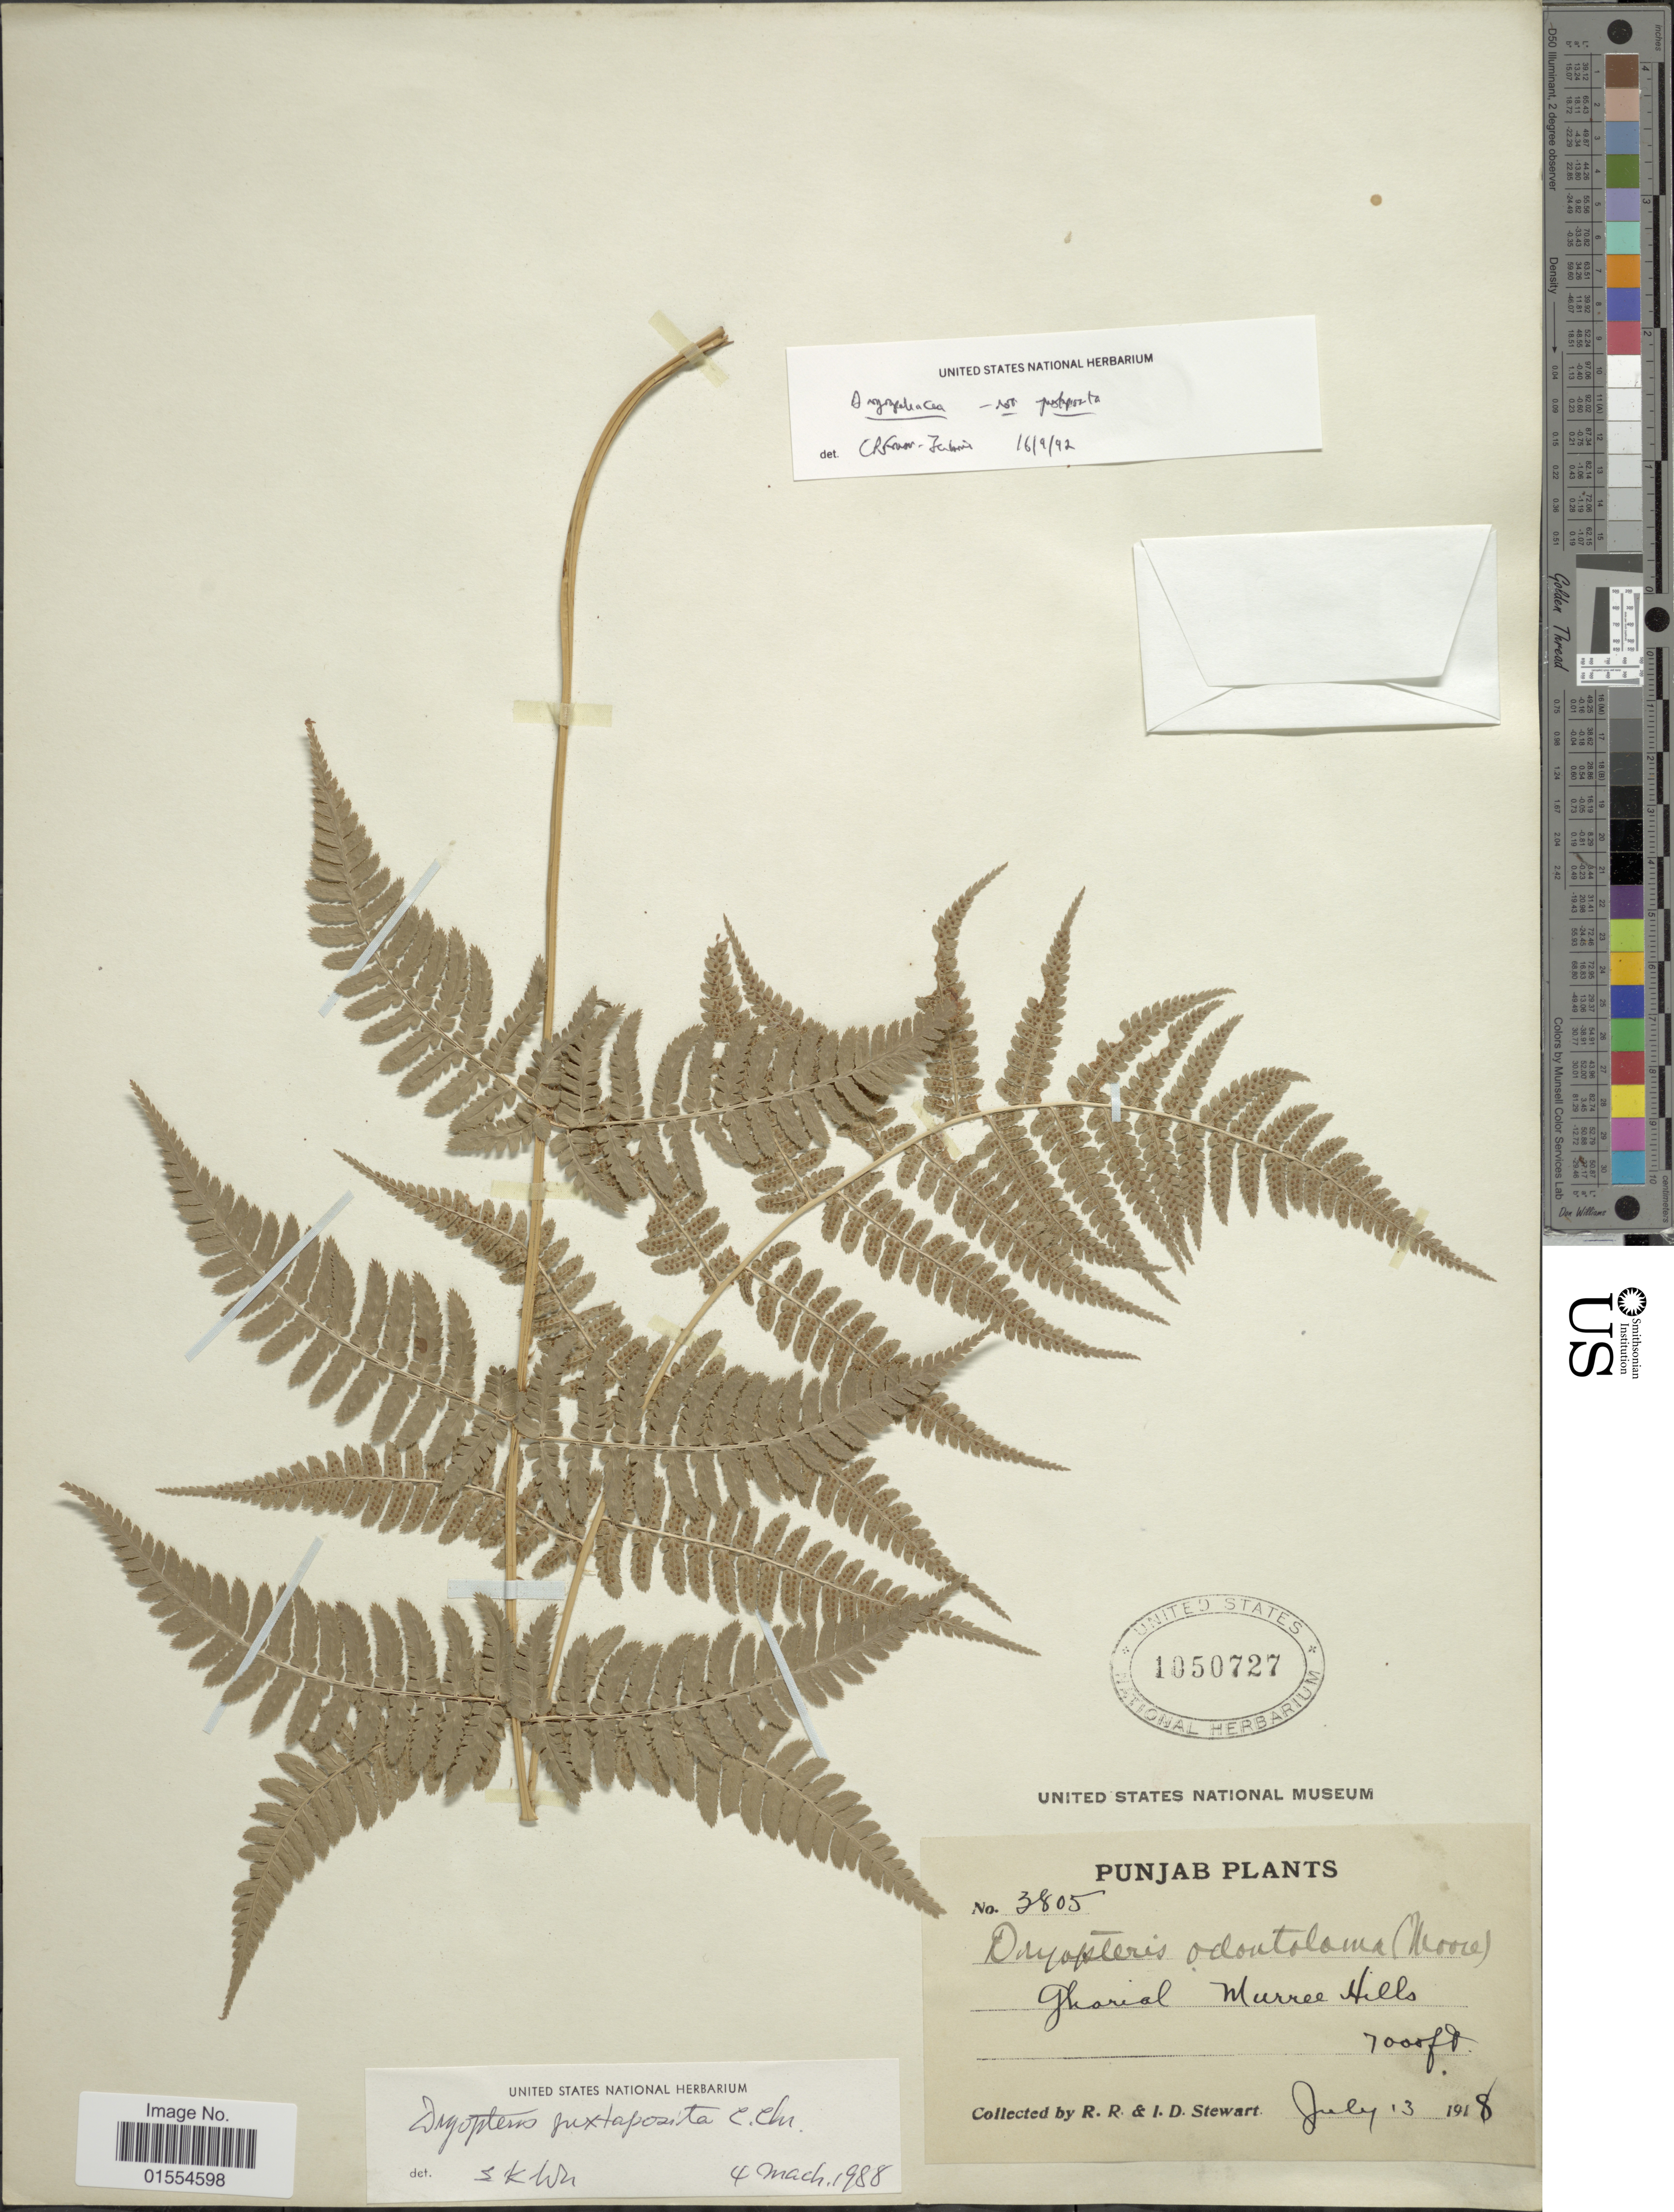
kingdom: Plantae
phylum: Tracheophyta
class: Polypodiopsida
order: Polypodiales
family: Dryopteridaceae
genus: Dryopteris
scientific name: Dryopteris odontoloma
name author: (Bedd.) C. Chr.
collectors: R. R. Stewart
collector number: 3805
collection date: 1918-07-13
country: Pakistan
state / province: Punjab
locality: Punjab, Gharial Murree Hills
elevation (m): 2134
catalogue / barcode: US 1050727